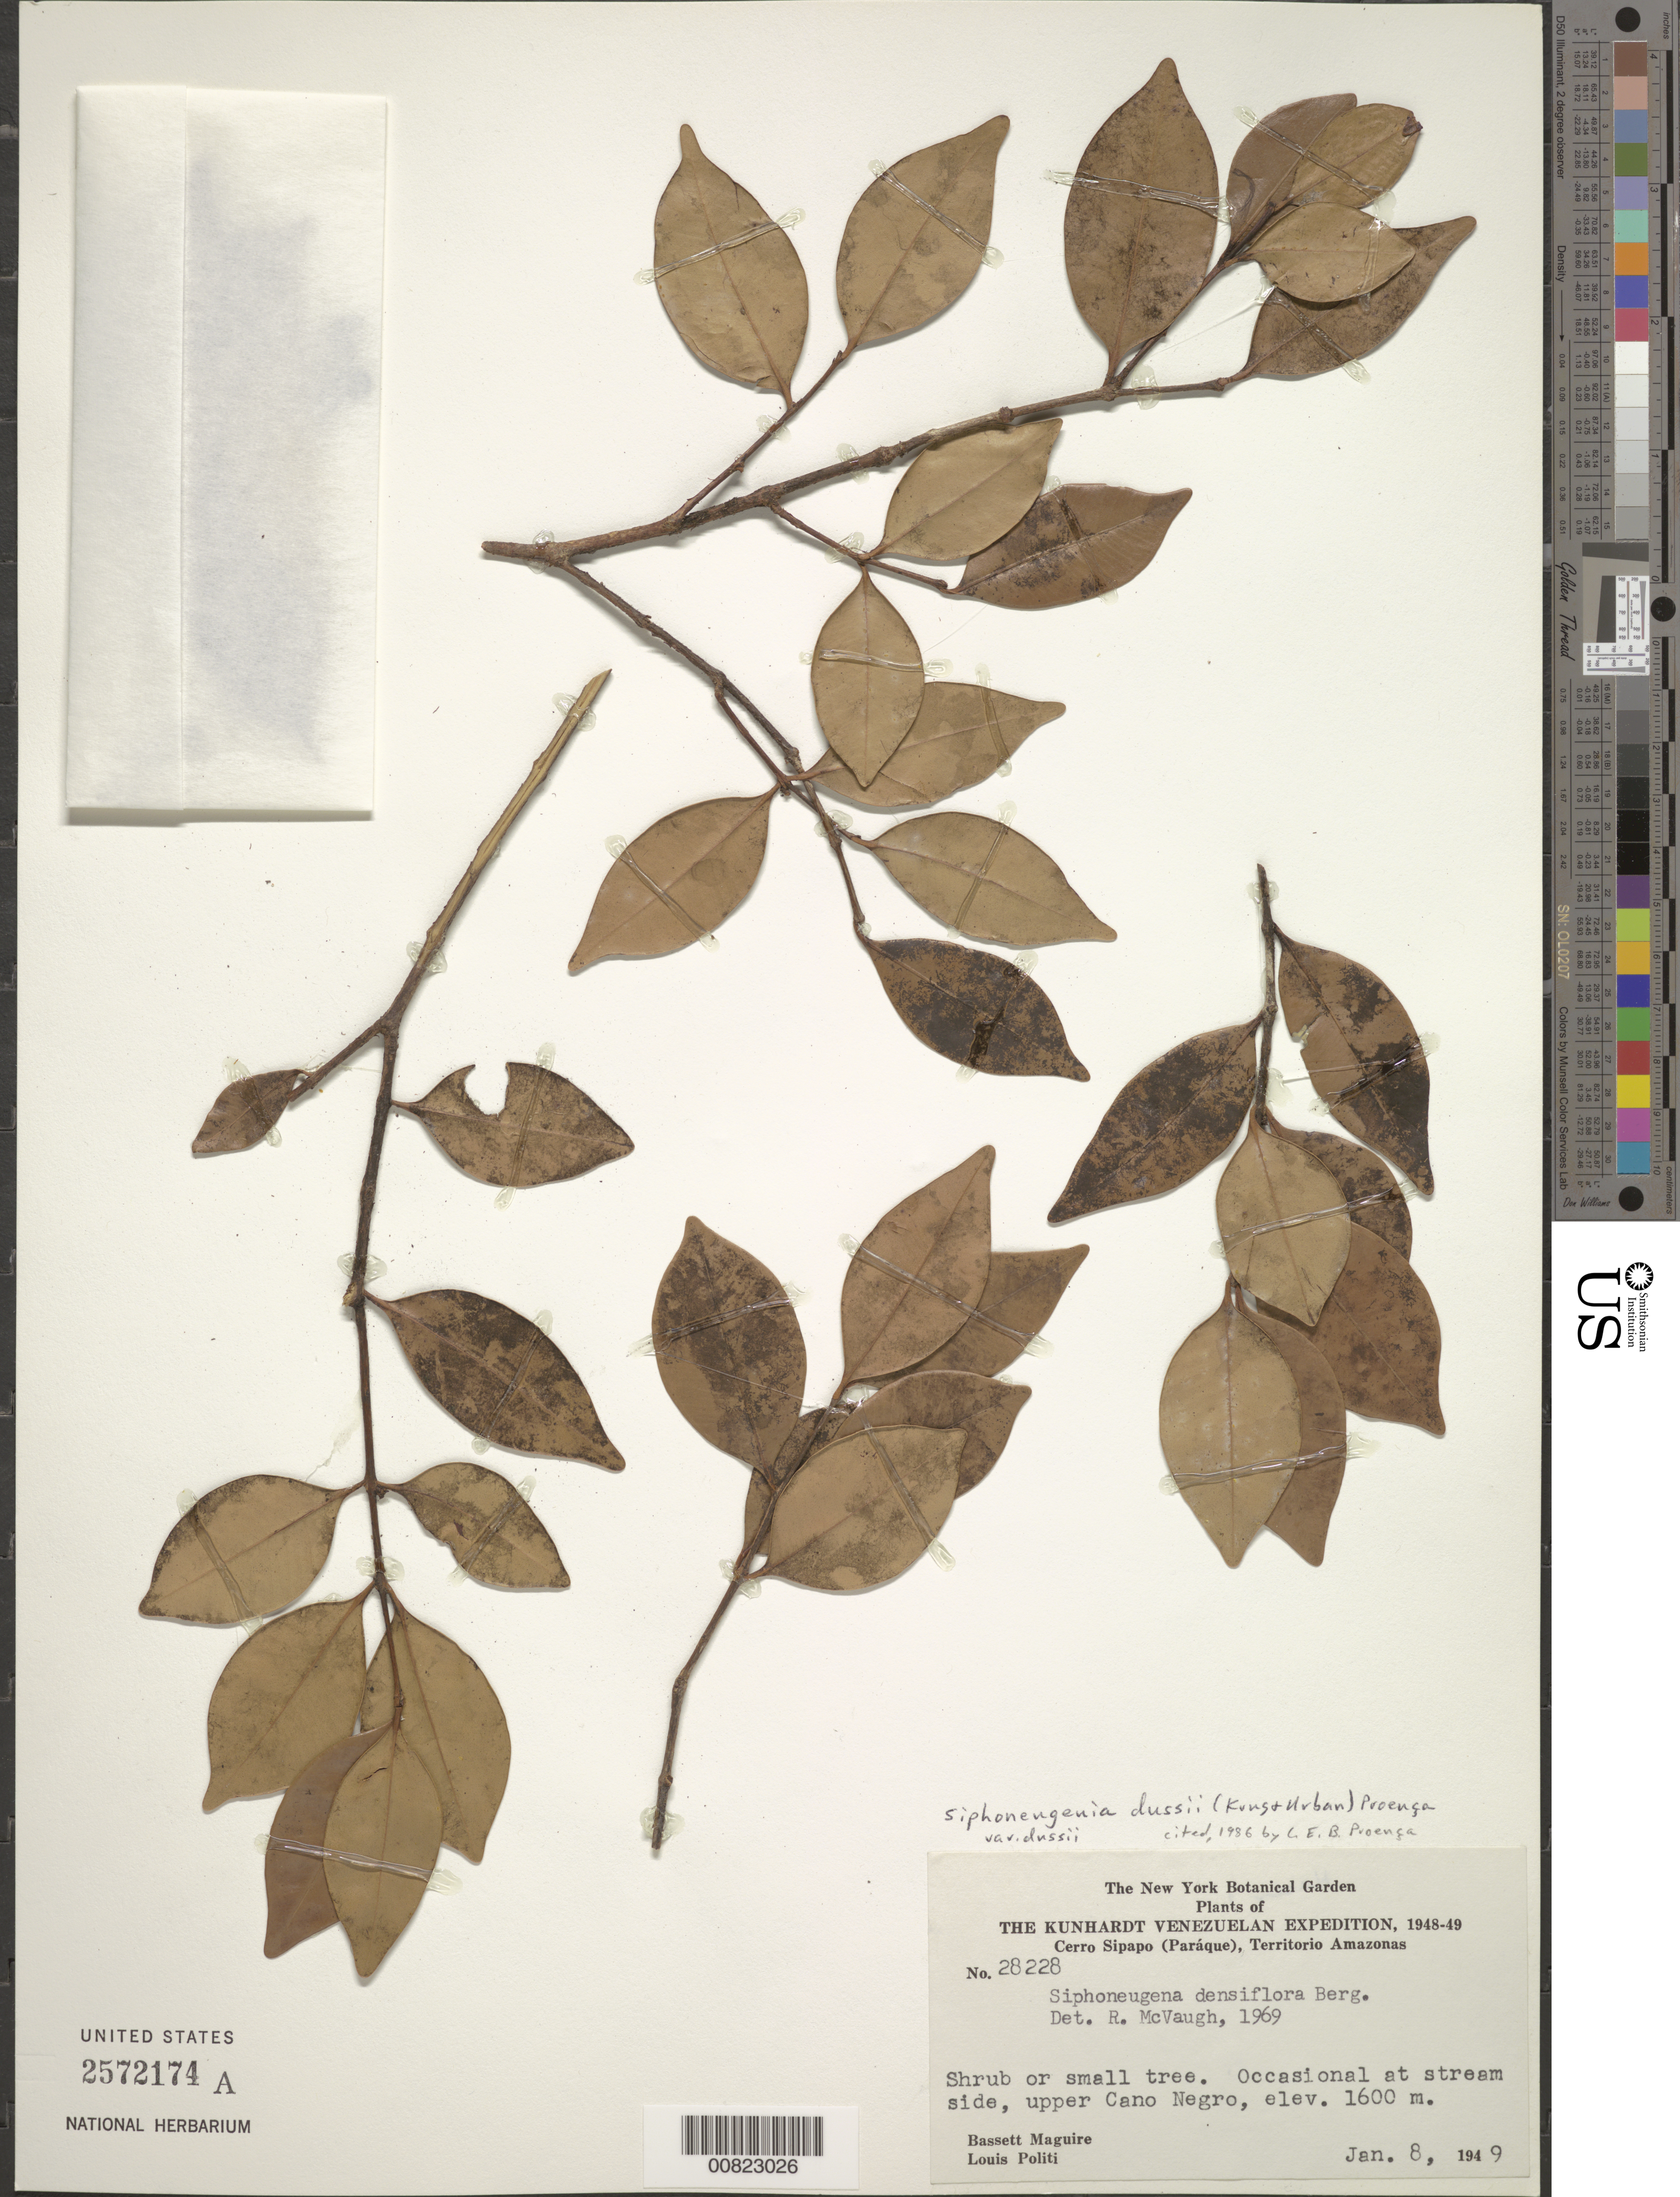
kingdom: Plantae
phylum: Tracheophyta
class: Magnoliopsida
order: Myrtales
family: Myrtaceae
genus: Siphoneugena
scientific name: Siphoneugena dussii var. dussii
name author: (Krug & Urb.) Proença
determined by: Proença, C. E. B.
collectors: B. Maguire & L. Politi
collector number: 28228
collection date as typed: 8-Jan-49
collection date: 1949-01-08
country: Venezuela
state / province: Amazonas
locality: Cerro Sipapo (Paráque), upper Caño Negro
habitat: Streamside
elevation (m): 1600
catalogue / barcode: US 2572174A